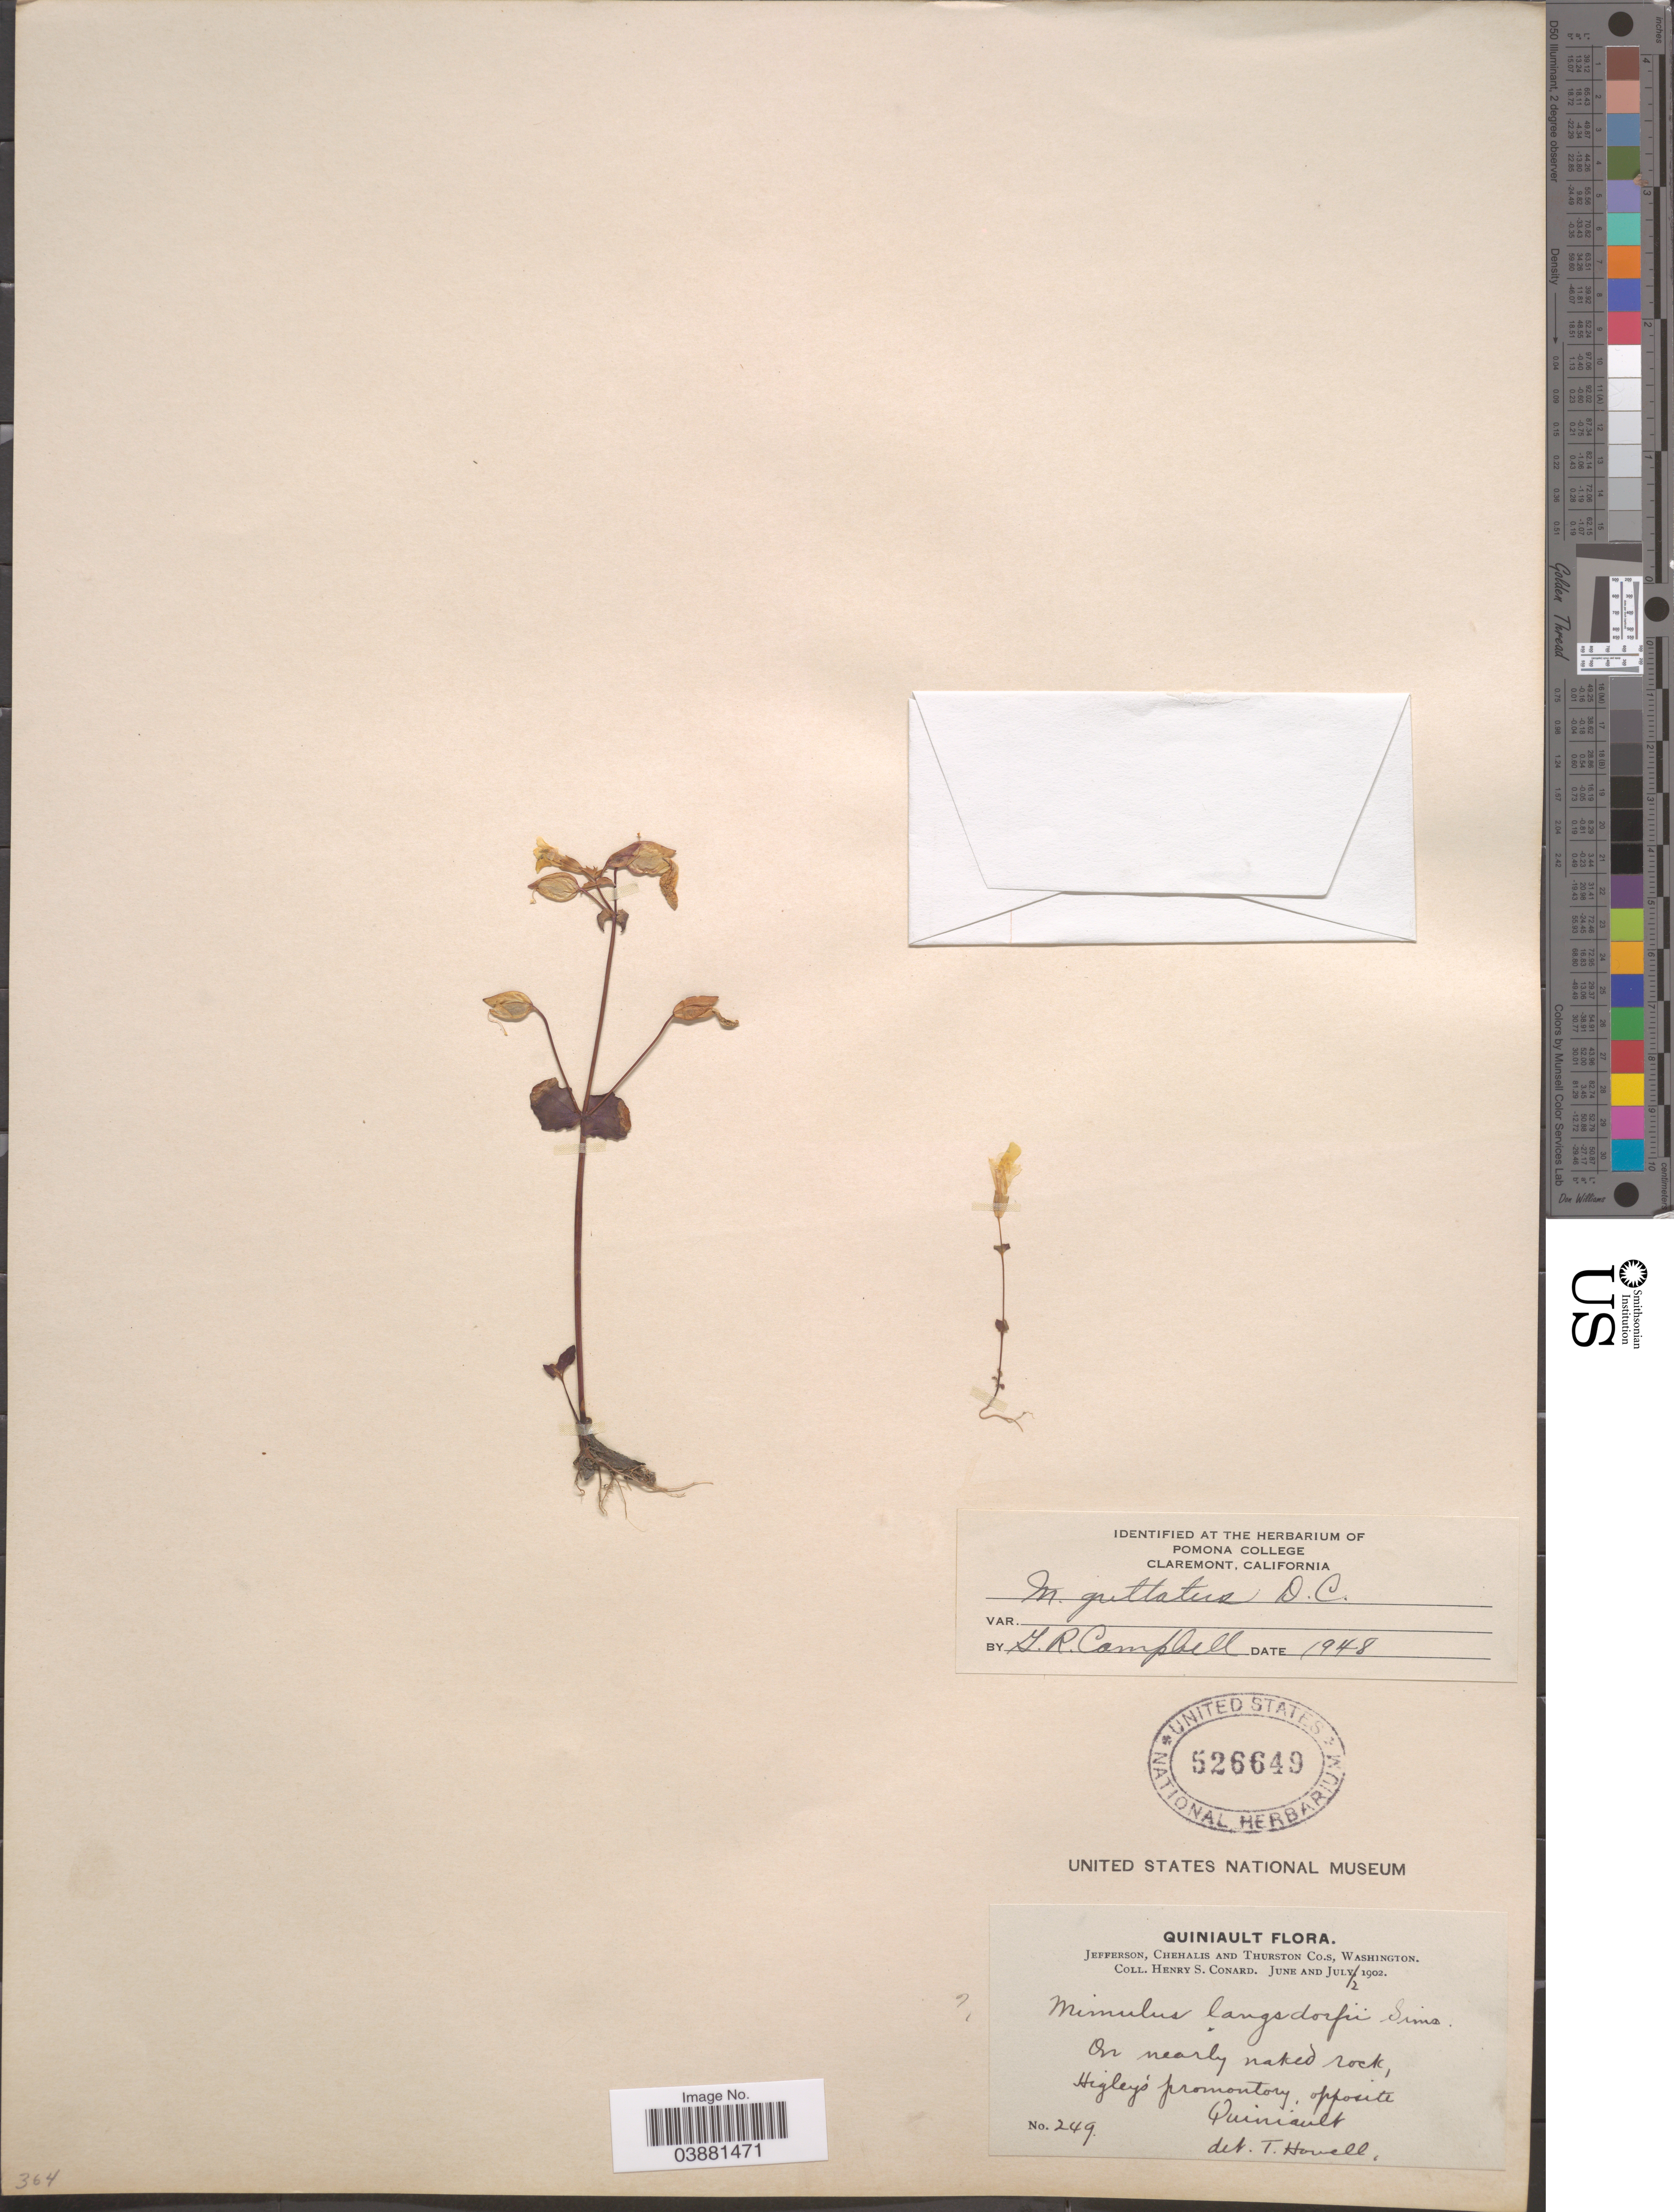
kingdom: Plantae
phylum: Tracheophyta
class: Magnoliopsida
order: Lamiales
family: Phrymaceae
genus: Mimulus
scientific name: Mimulus guttatus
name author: DC.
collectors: H. S. Conard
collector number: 249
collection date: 1902-07-02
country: United States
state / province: Washington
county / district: Thurston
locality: Quiniault. Jefferson, Chehalis and Thurston Co.s. On nearly naked rock, Higley's promontory, opposite Quiniault.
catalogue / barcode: US 526649